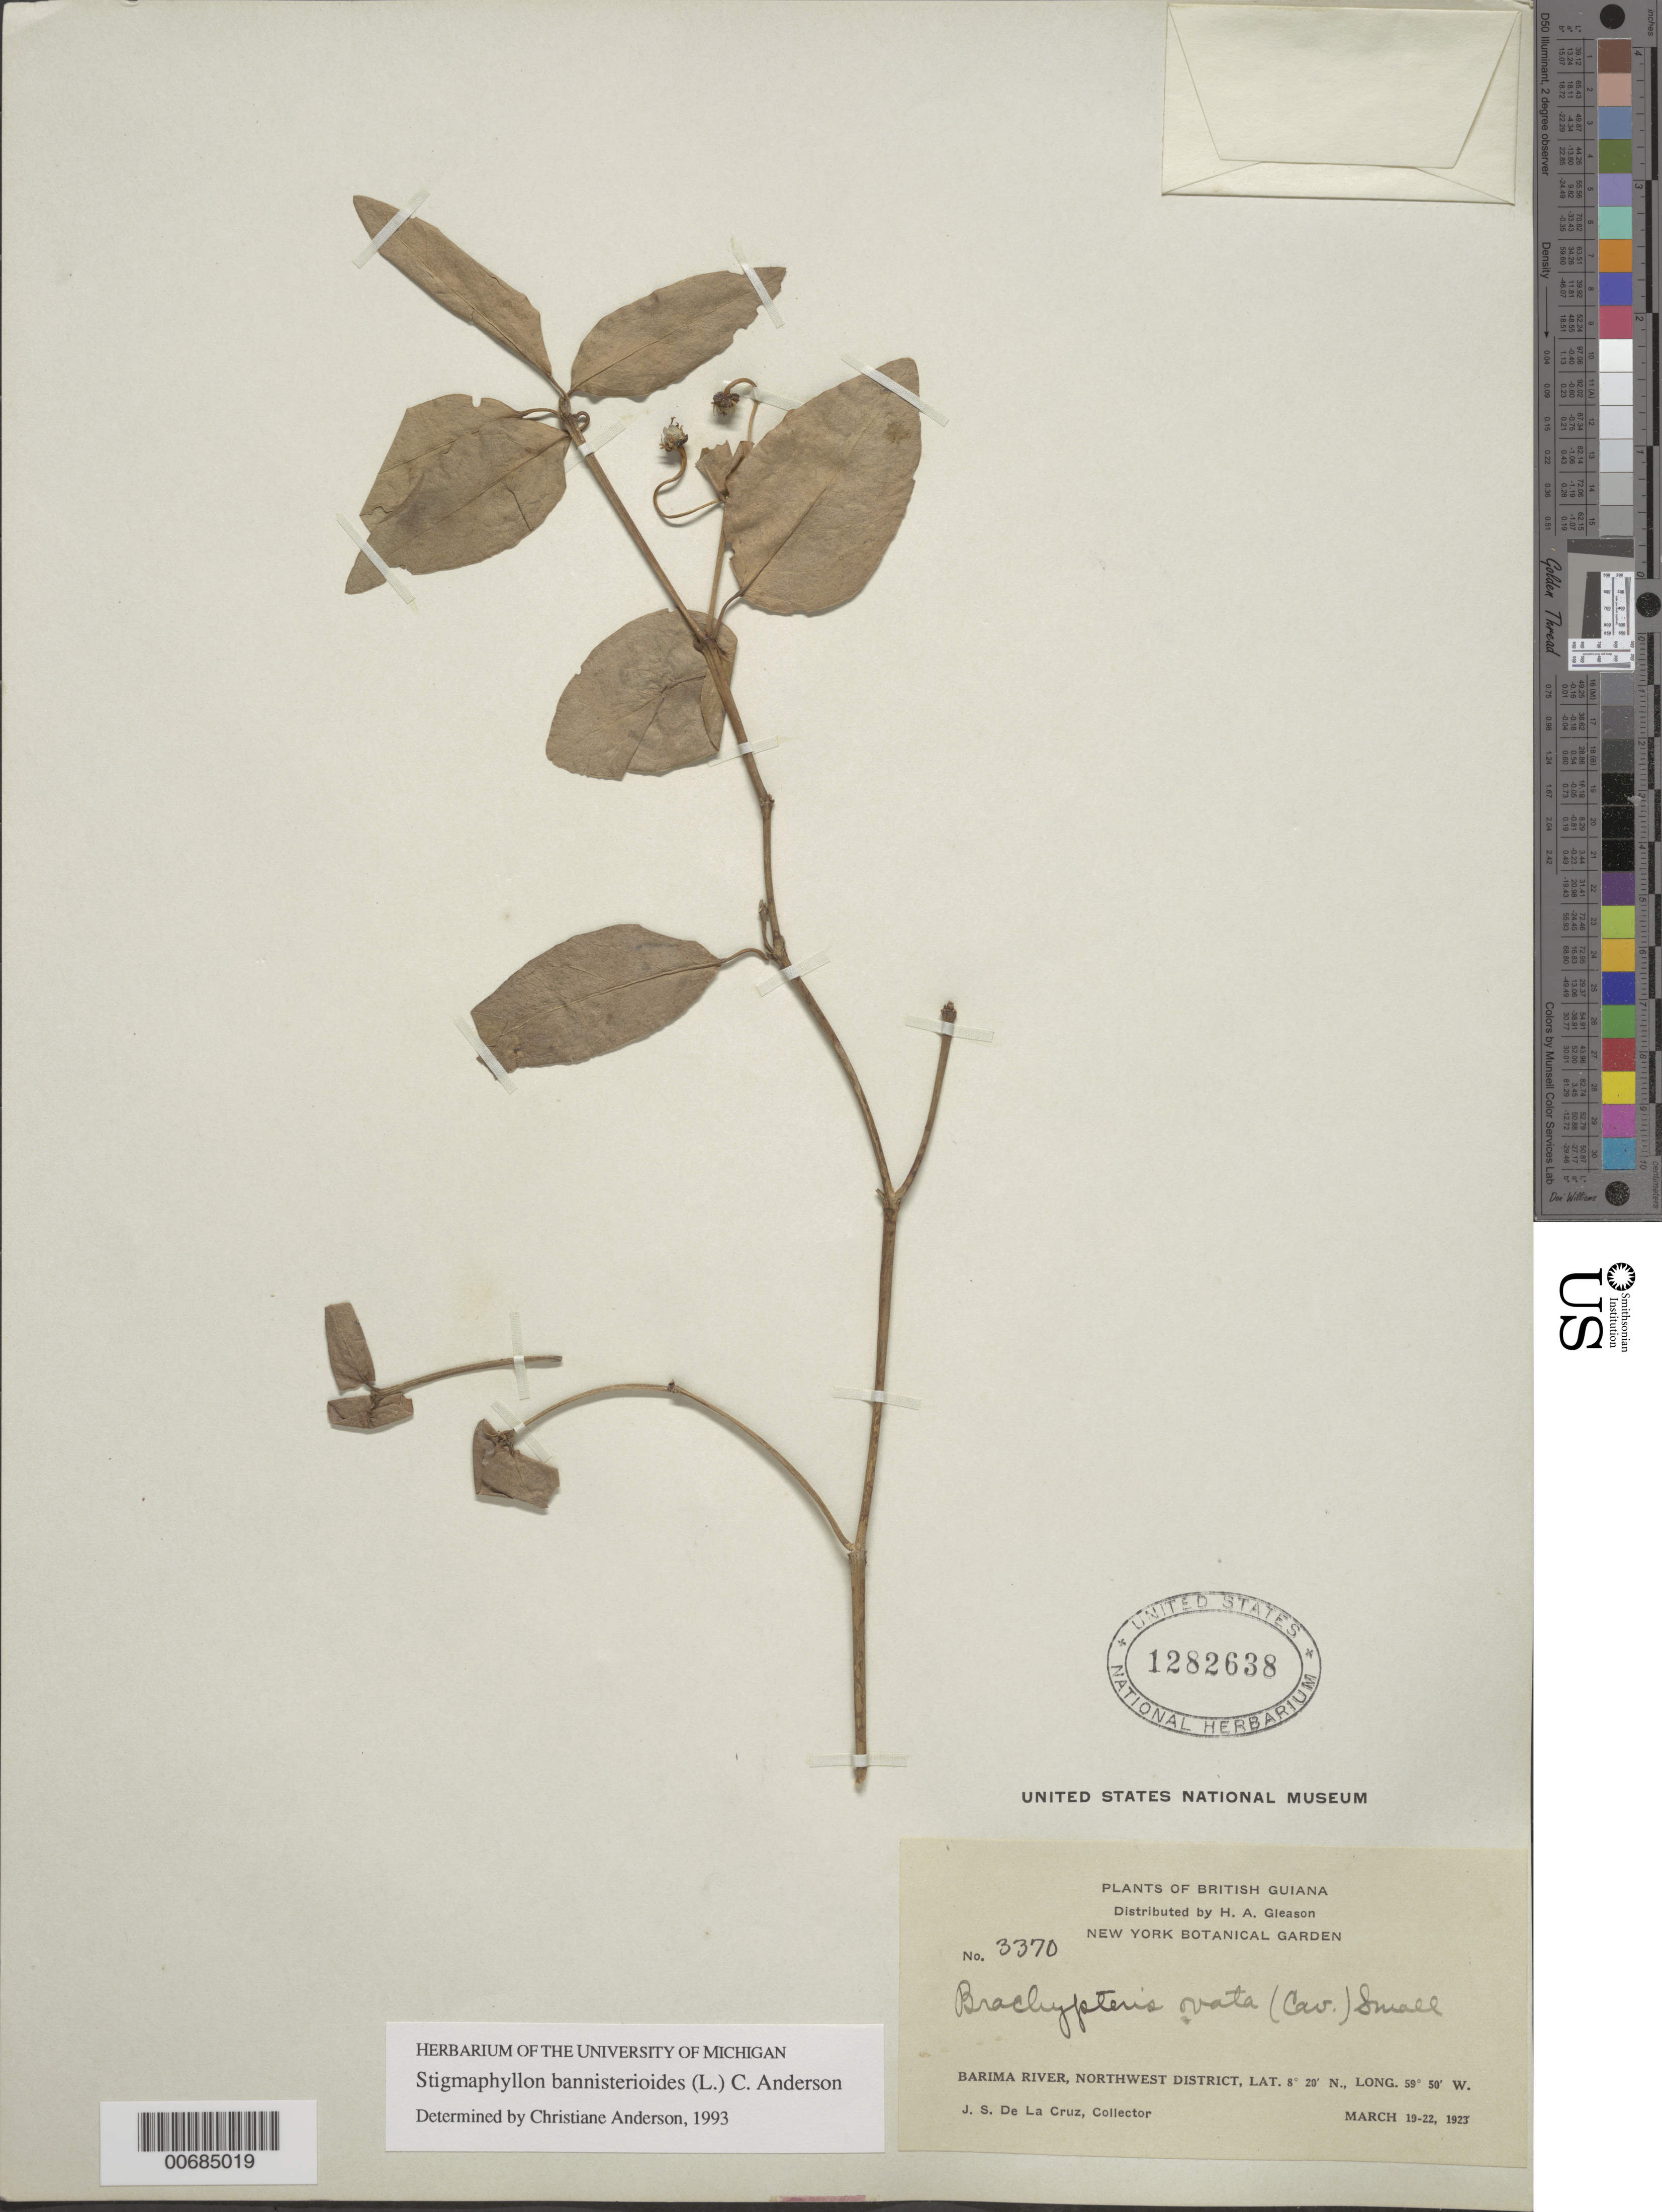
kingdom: Plantae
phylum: Tracheophyta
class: Magnoliopsida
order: Malpighiales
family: Malpighiaceae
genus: Stigmaphyllon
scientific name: Stigmaphyllon bannisterioides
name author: (L.) C.E. Anderson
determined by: Anderson, C.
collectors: J. S. de la Cruz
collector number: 3370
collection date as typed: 19-Mar-23 to 22-Mar-23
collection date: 1923-03-19/1923-03-22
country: Guyana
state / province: Barima-Waini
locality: Barima R., NW District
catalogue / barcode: US 1282638